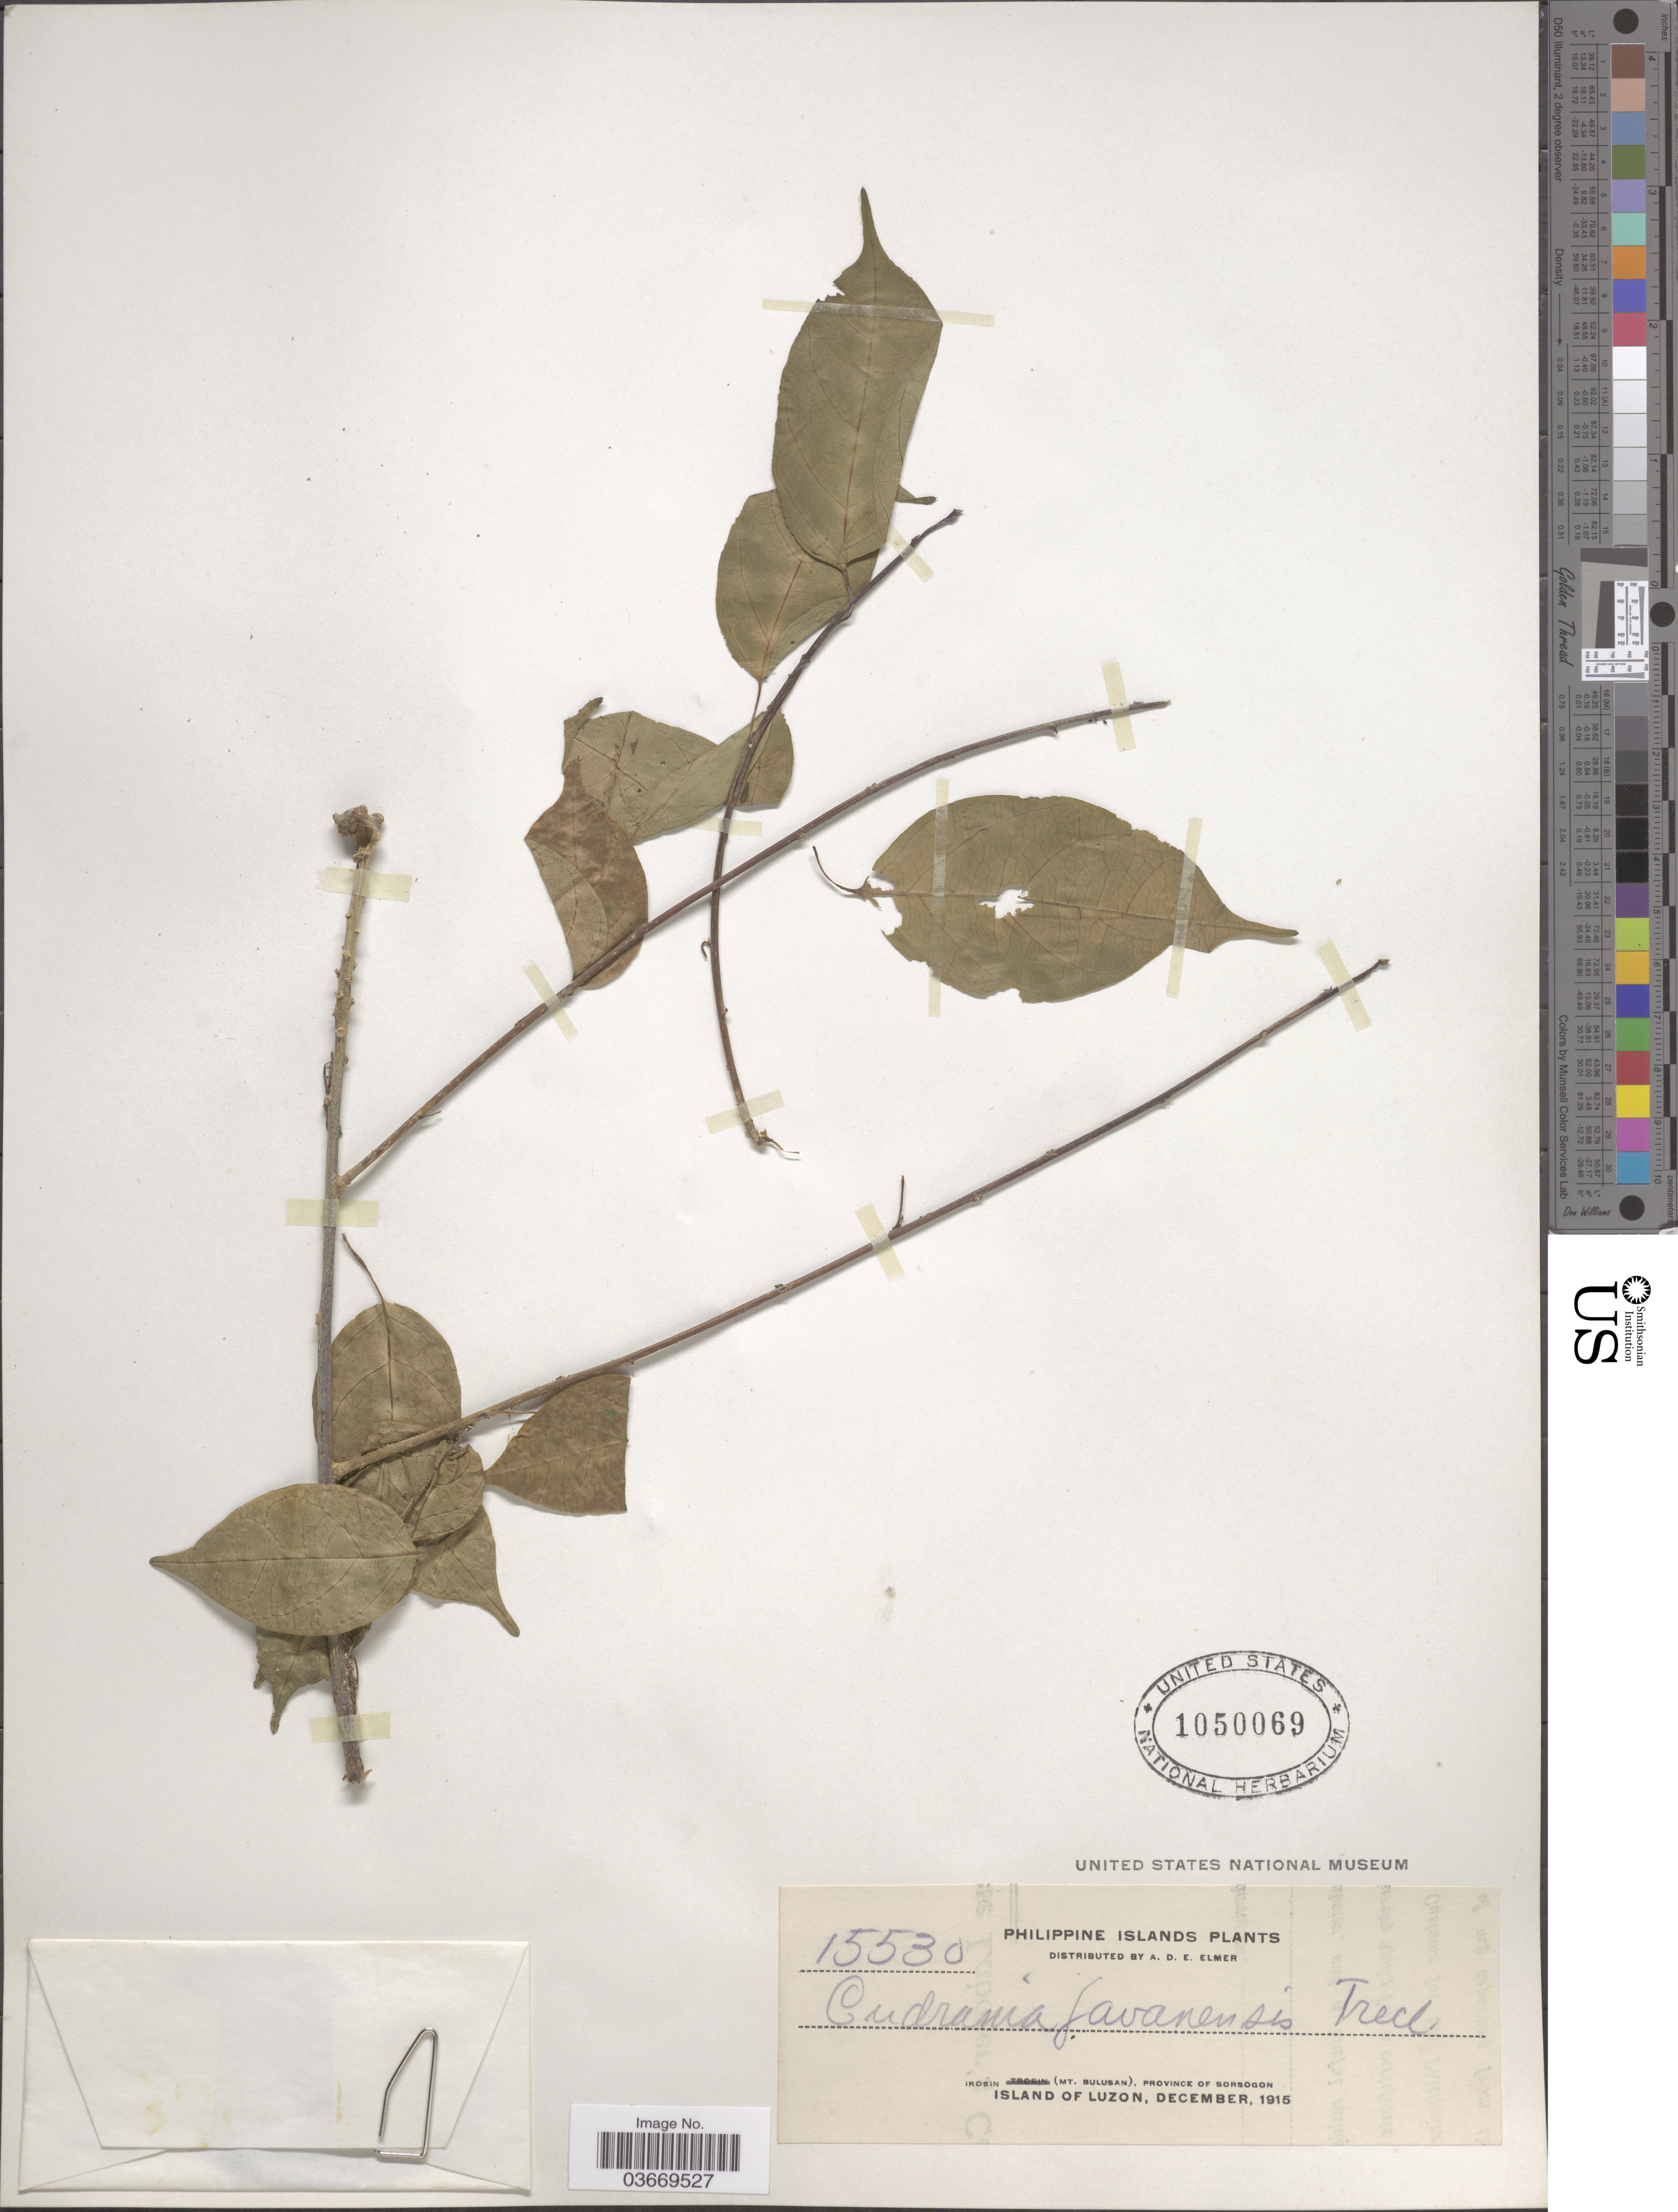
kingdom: Plantae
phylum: Tracheophyta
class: Magnoliopsida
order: Rosales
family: Moraceae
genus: Maclura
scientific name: Maclura cochinchinensis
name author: (Lour.) Corner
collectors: A. D. E. Elmer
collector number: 15530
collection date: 1915-12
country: Philippines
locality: Irosin (Mt. Bulusan), Province of Sorsogon. Island of Luzon.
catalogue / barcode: US 1050069